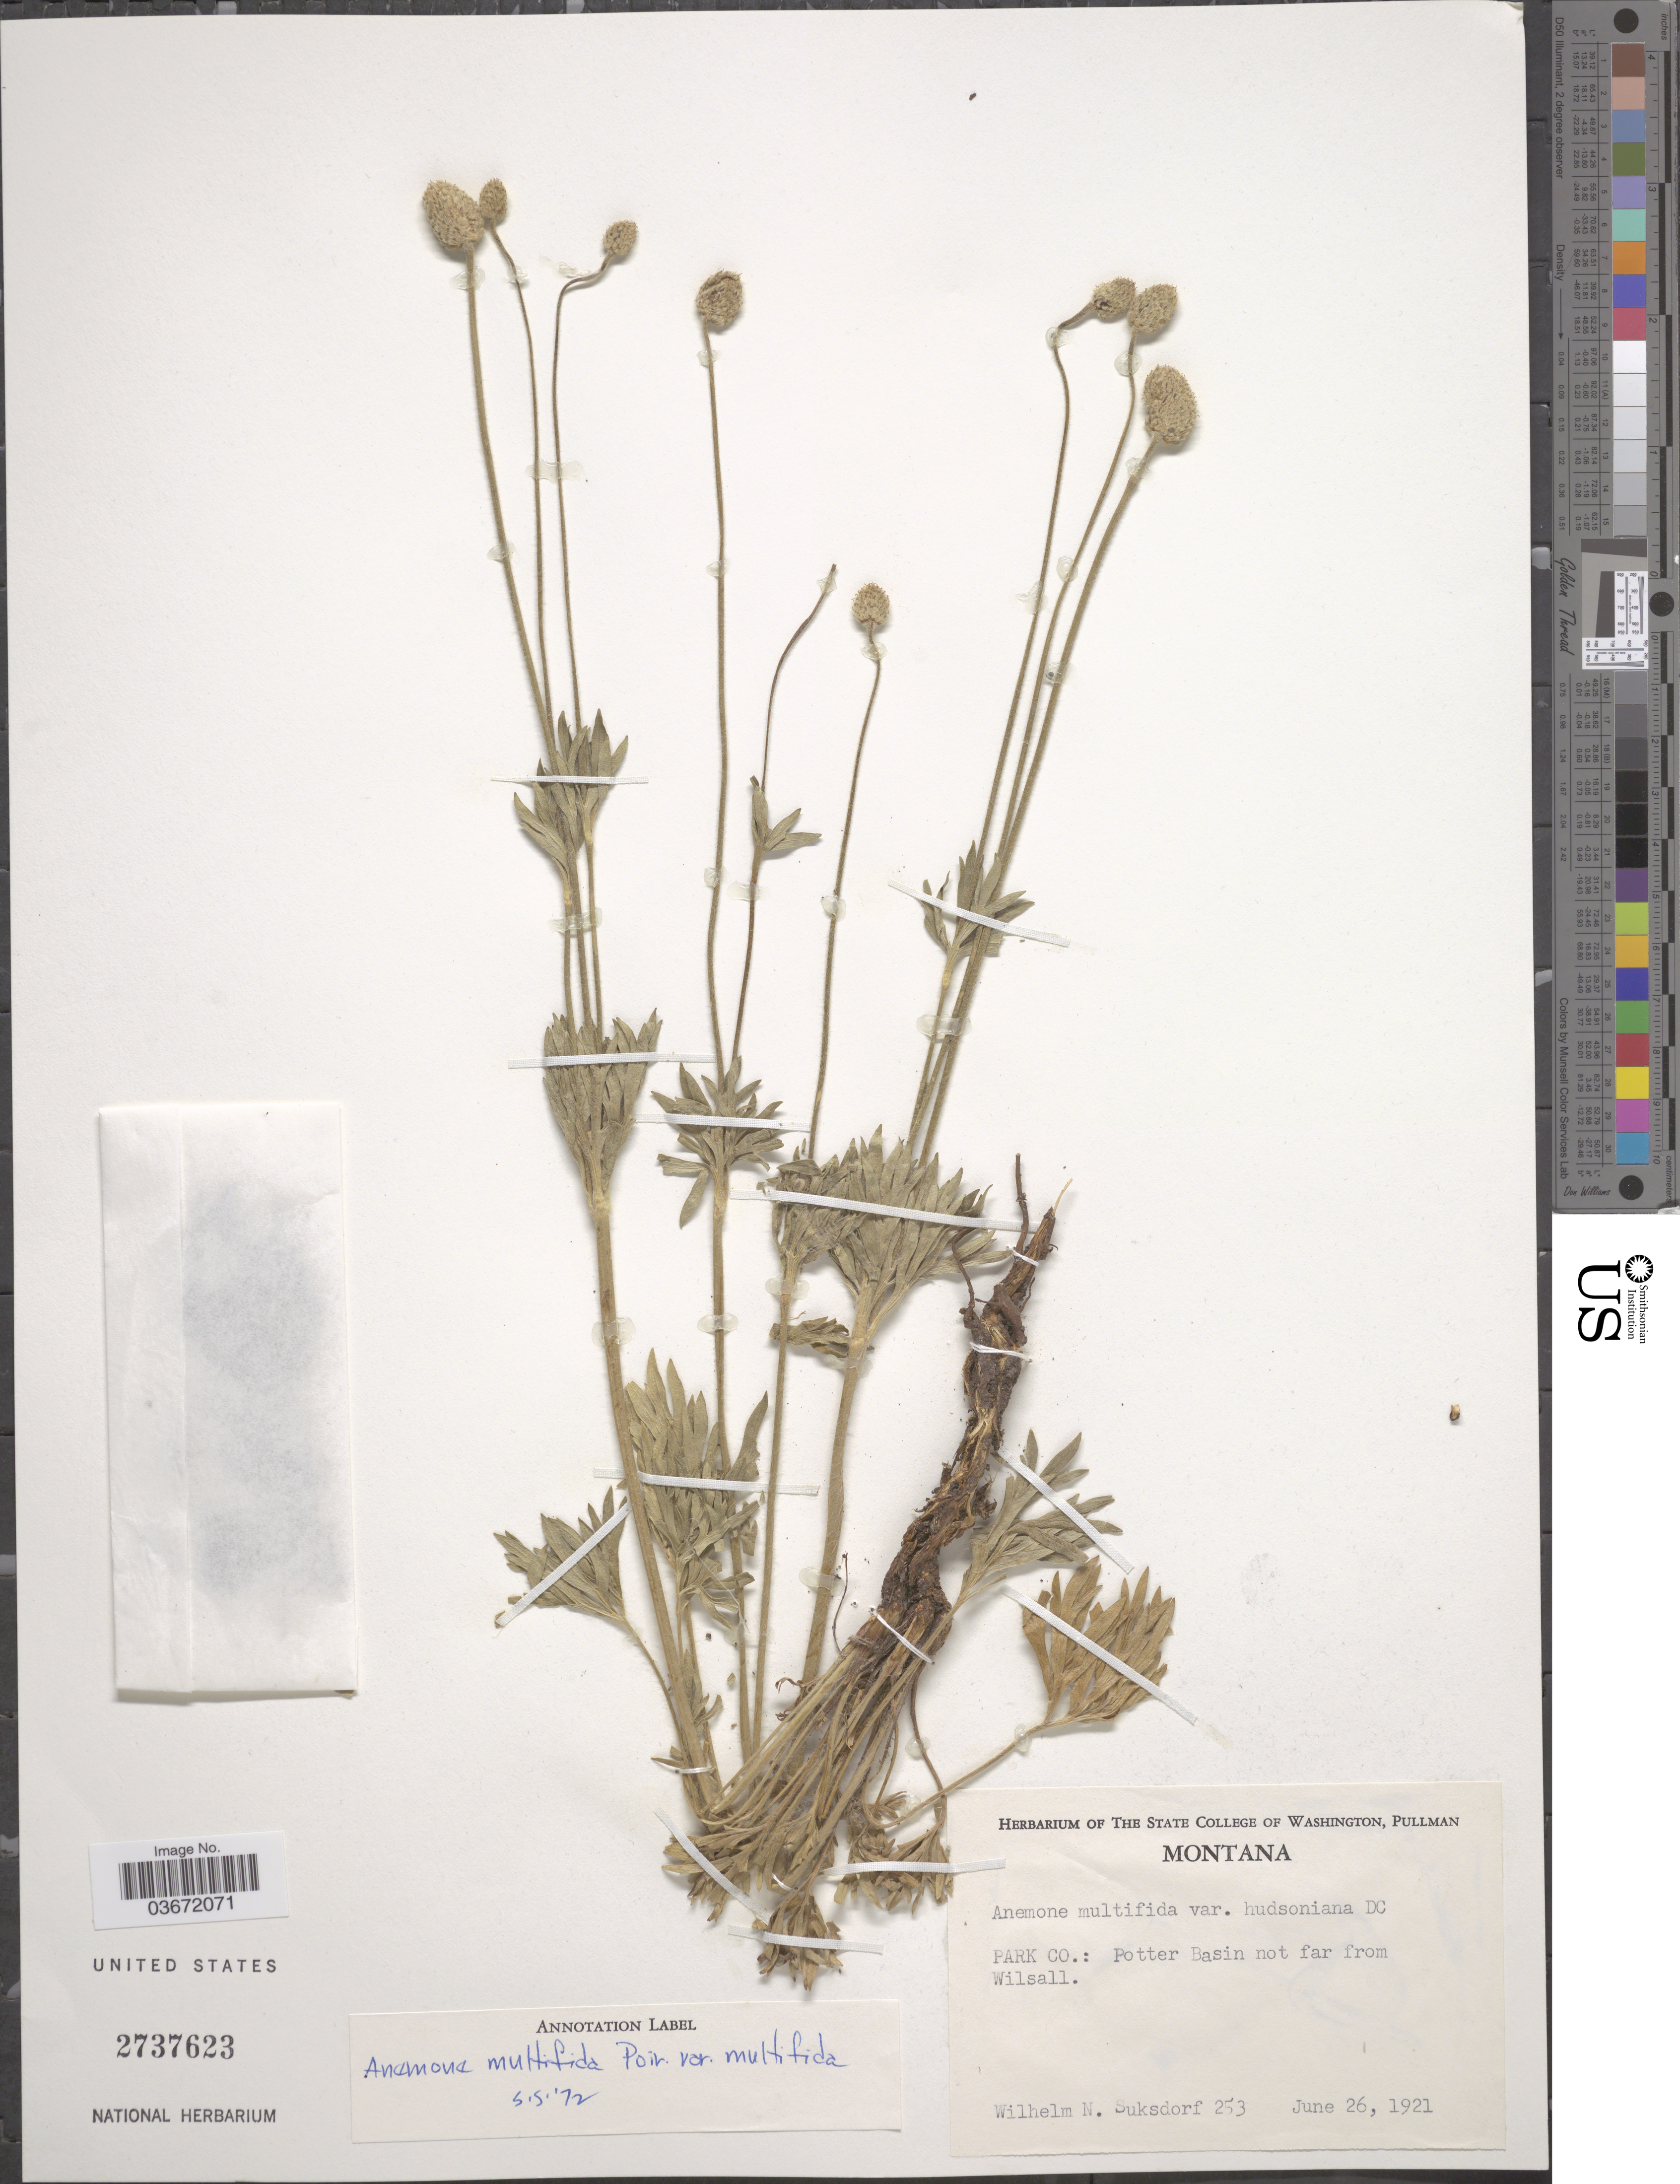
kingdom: Plantae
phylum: Tracheophyta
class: Magnoliopsida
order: Ranunculales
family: Ranunculaceae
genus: Anemone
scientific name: Anemone globosa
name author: (Torr. & A. Gray) Nutt. ex A. Heller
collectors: W. N. Suksdorf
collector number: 253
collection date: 1921-06-26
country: United States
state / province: Montana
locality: Park Co.: Potter Basin not far from Wilsall.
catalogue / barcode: US 2737623